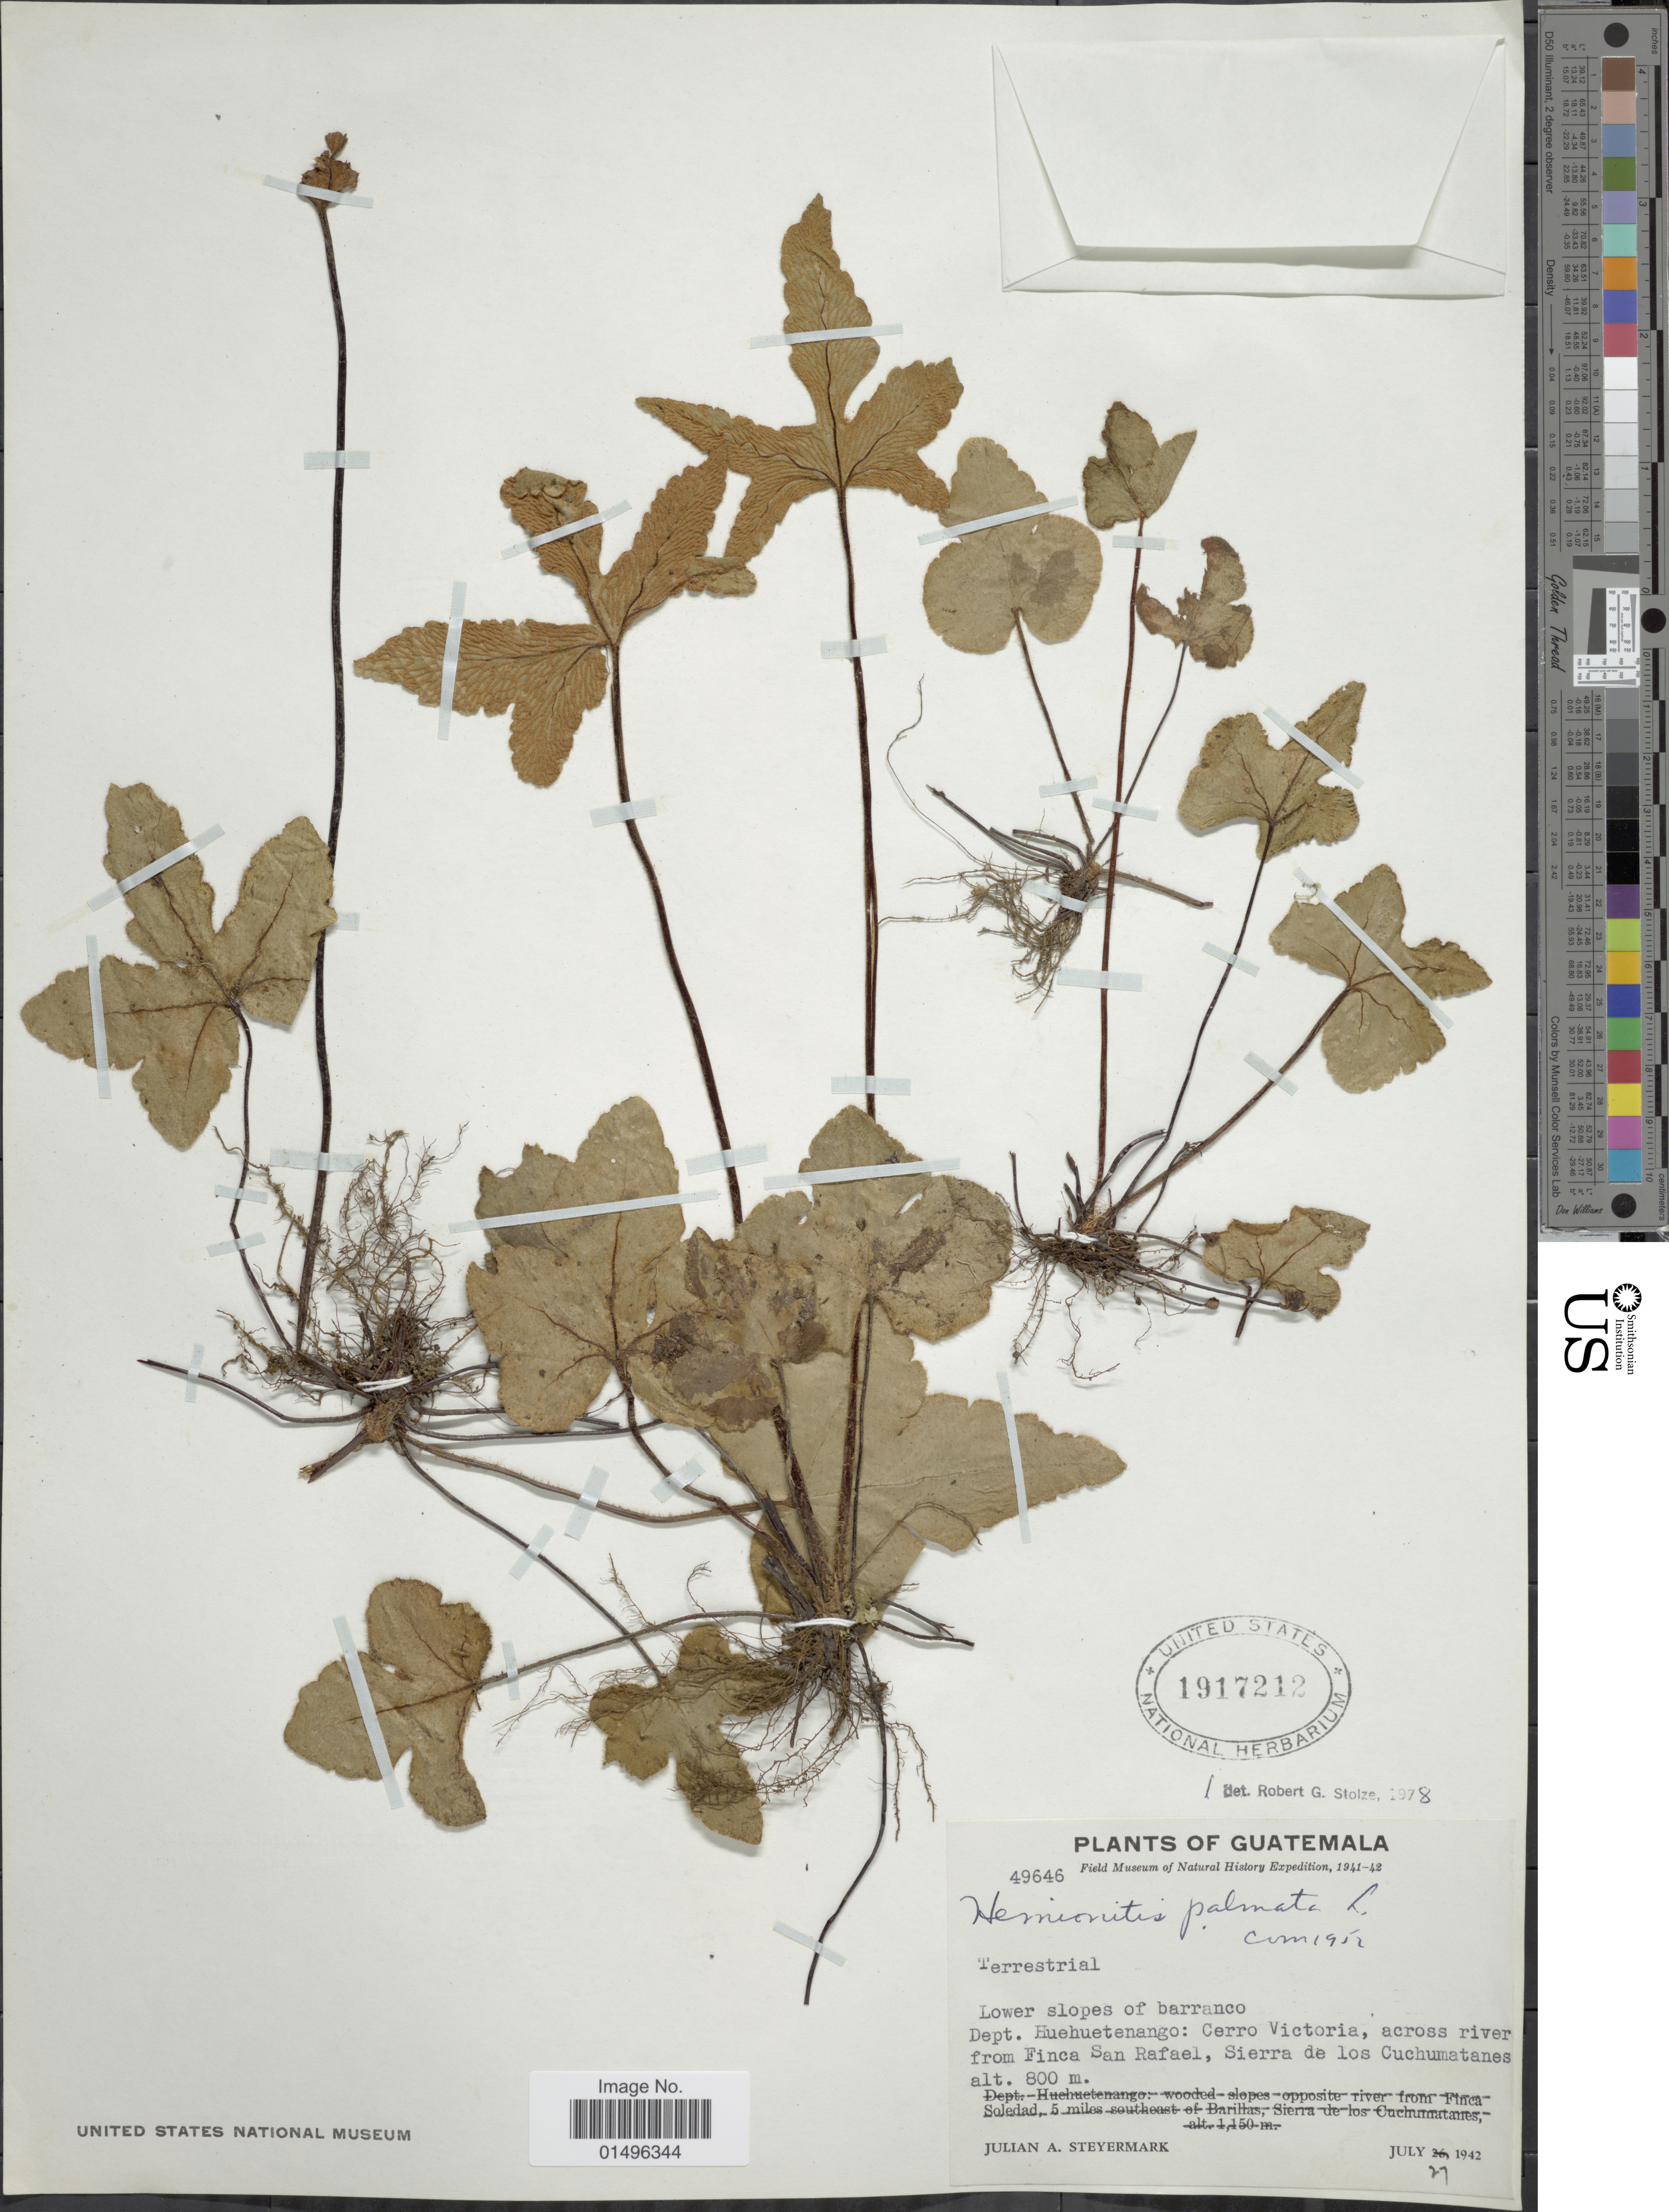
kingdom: Plantae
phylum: Tracheophyta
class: Polypodiopsida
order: Polypodiales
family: Pteridaceae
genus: Hemionitis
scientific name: Hemionitis palmata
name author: L.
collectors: J. Steyermark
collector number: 49646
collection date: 1942-07-27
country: Guatemala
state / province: Huehuetenango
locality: Guatemala, Lower slopes of barranco, Dept. Huehuetenango: Cerro Victoria, across river from Finca San Rafael, Sierra de los Cuchumatanes.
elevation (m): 800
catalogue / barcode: US 1917212